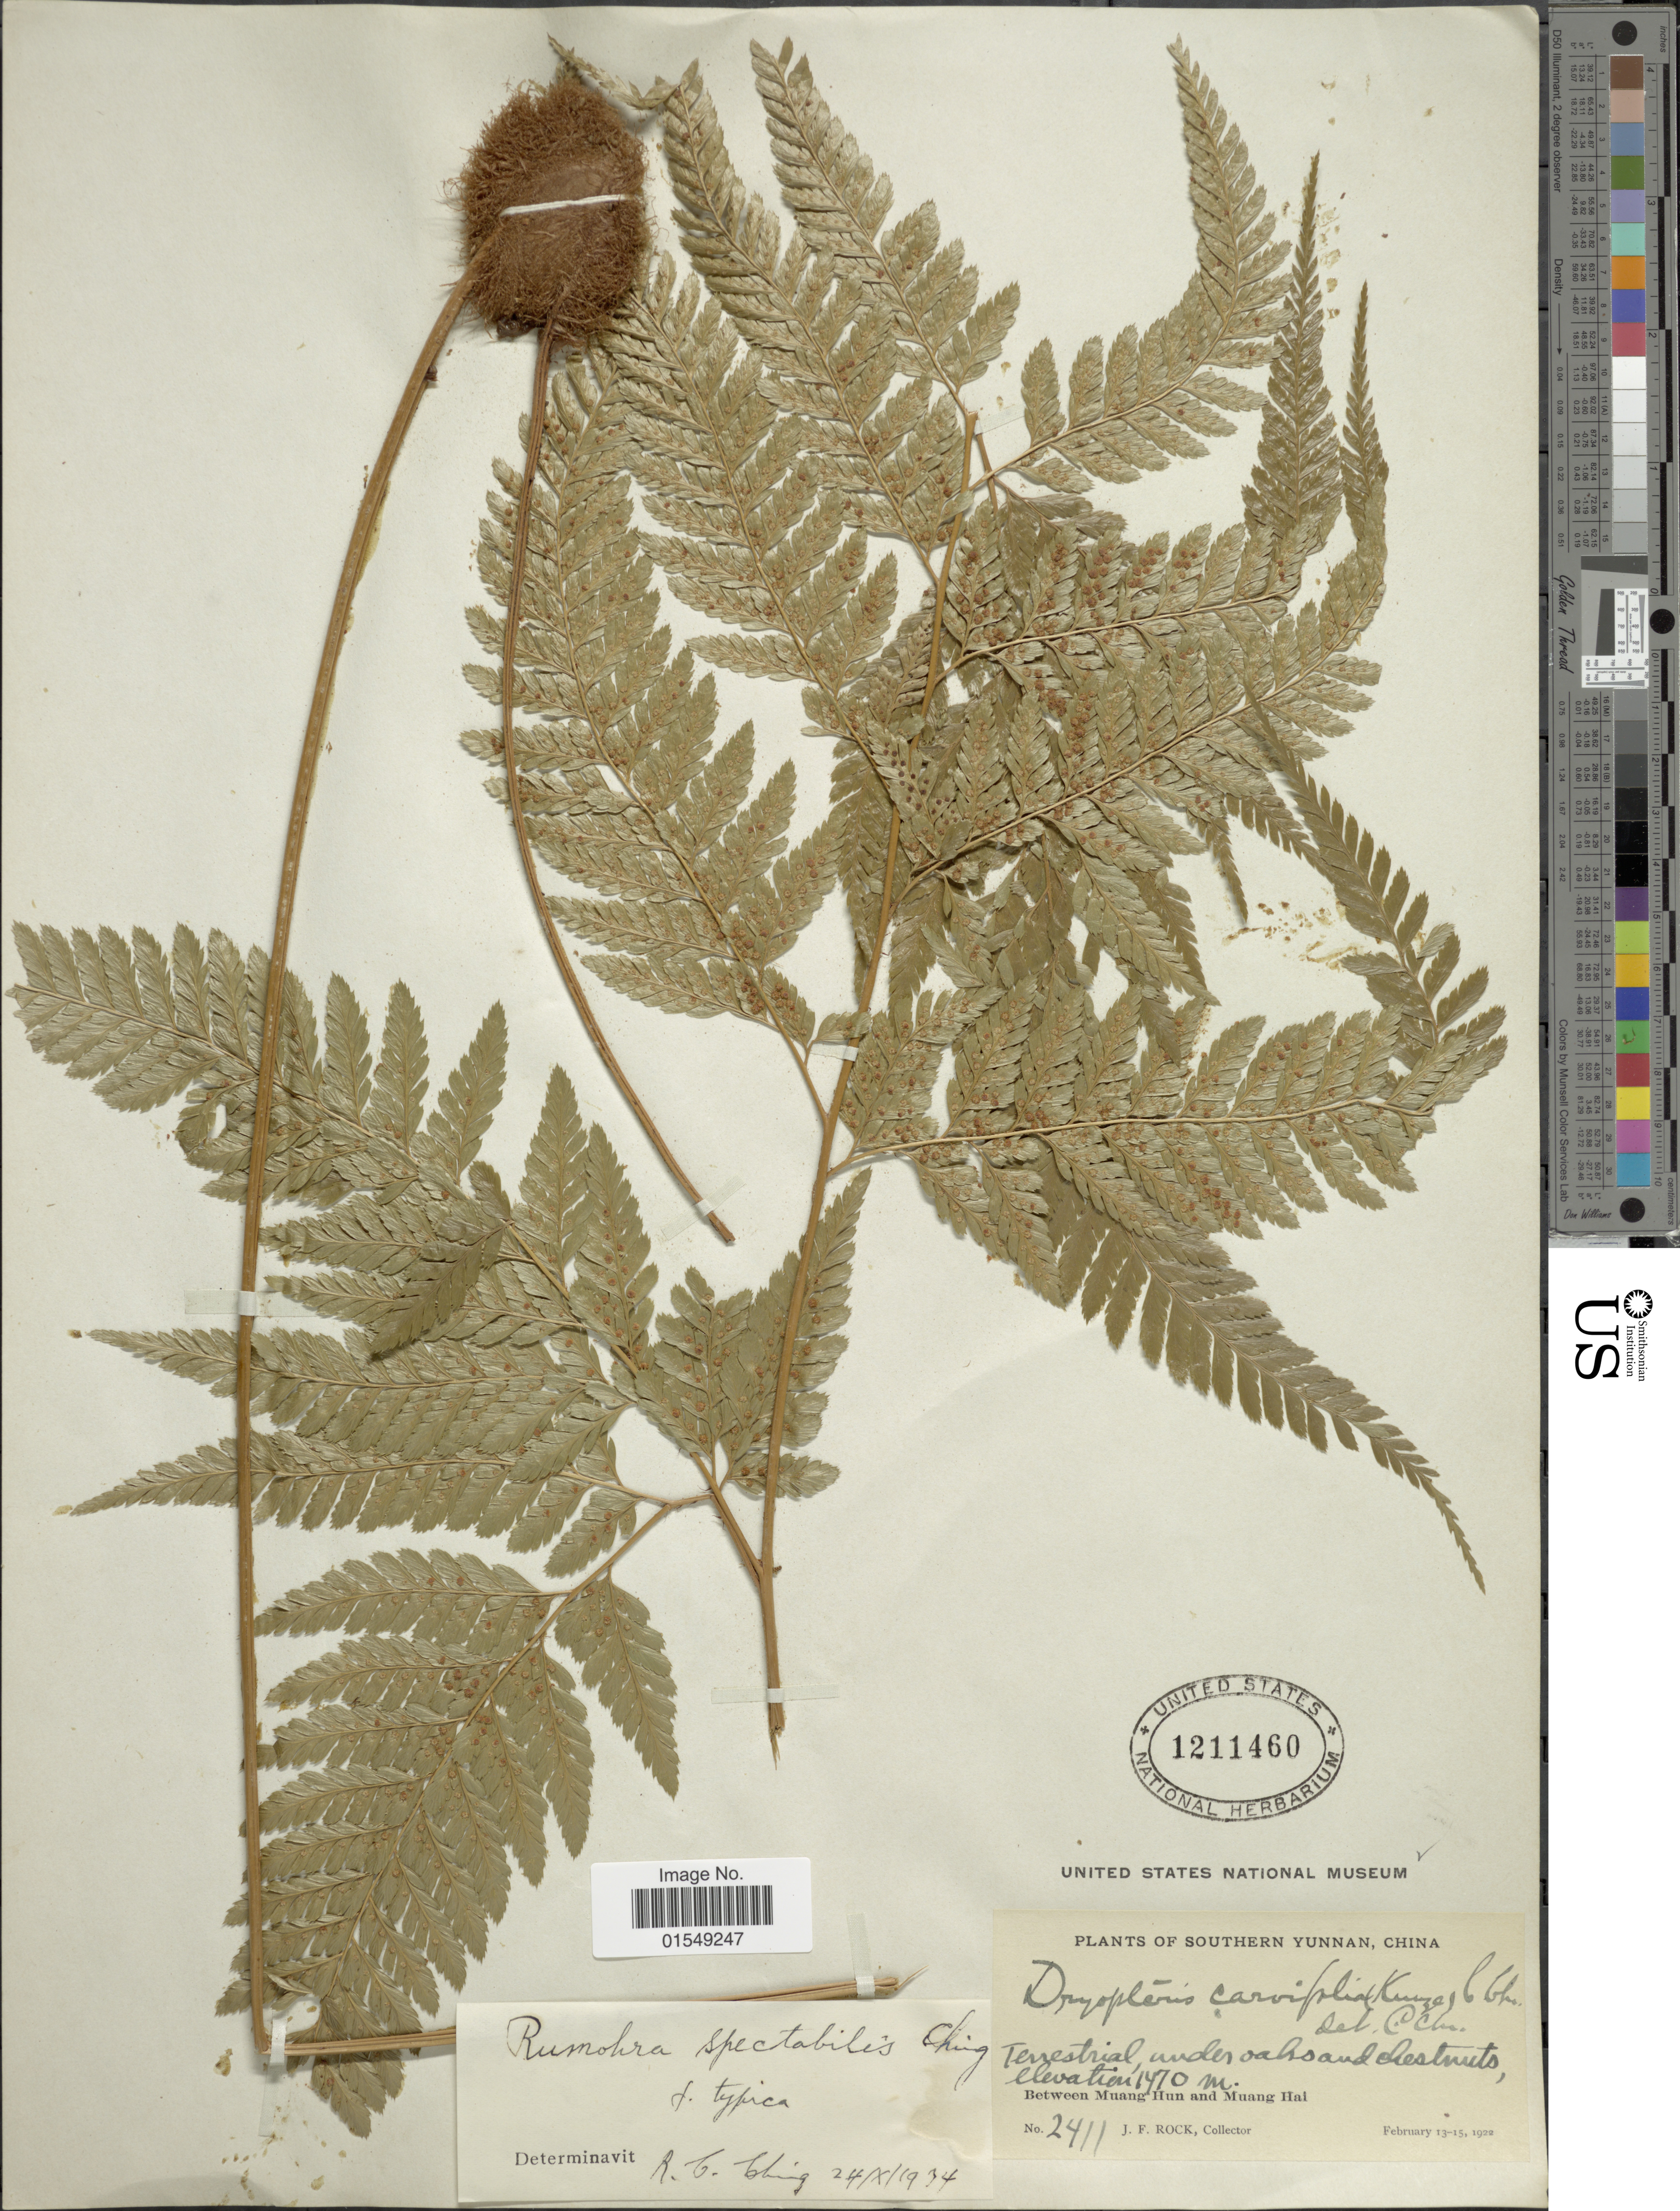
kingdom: Plantae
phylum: Tracheophyta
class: Polypodiopsida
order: Polypodiales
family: Dryopteridaceae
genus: Arachniodes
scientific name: Arachniodes spectabilis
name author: (Ching) Ching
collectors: J. Rock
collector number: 2411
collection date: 1922-02-13/1922-02-15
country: China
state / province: Yunnan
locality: Southern Yunnan, between Muang Hun and Muang Hai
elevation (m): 1470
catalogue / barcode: US 1211460